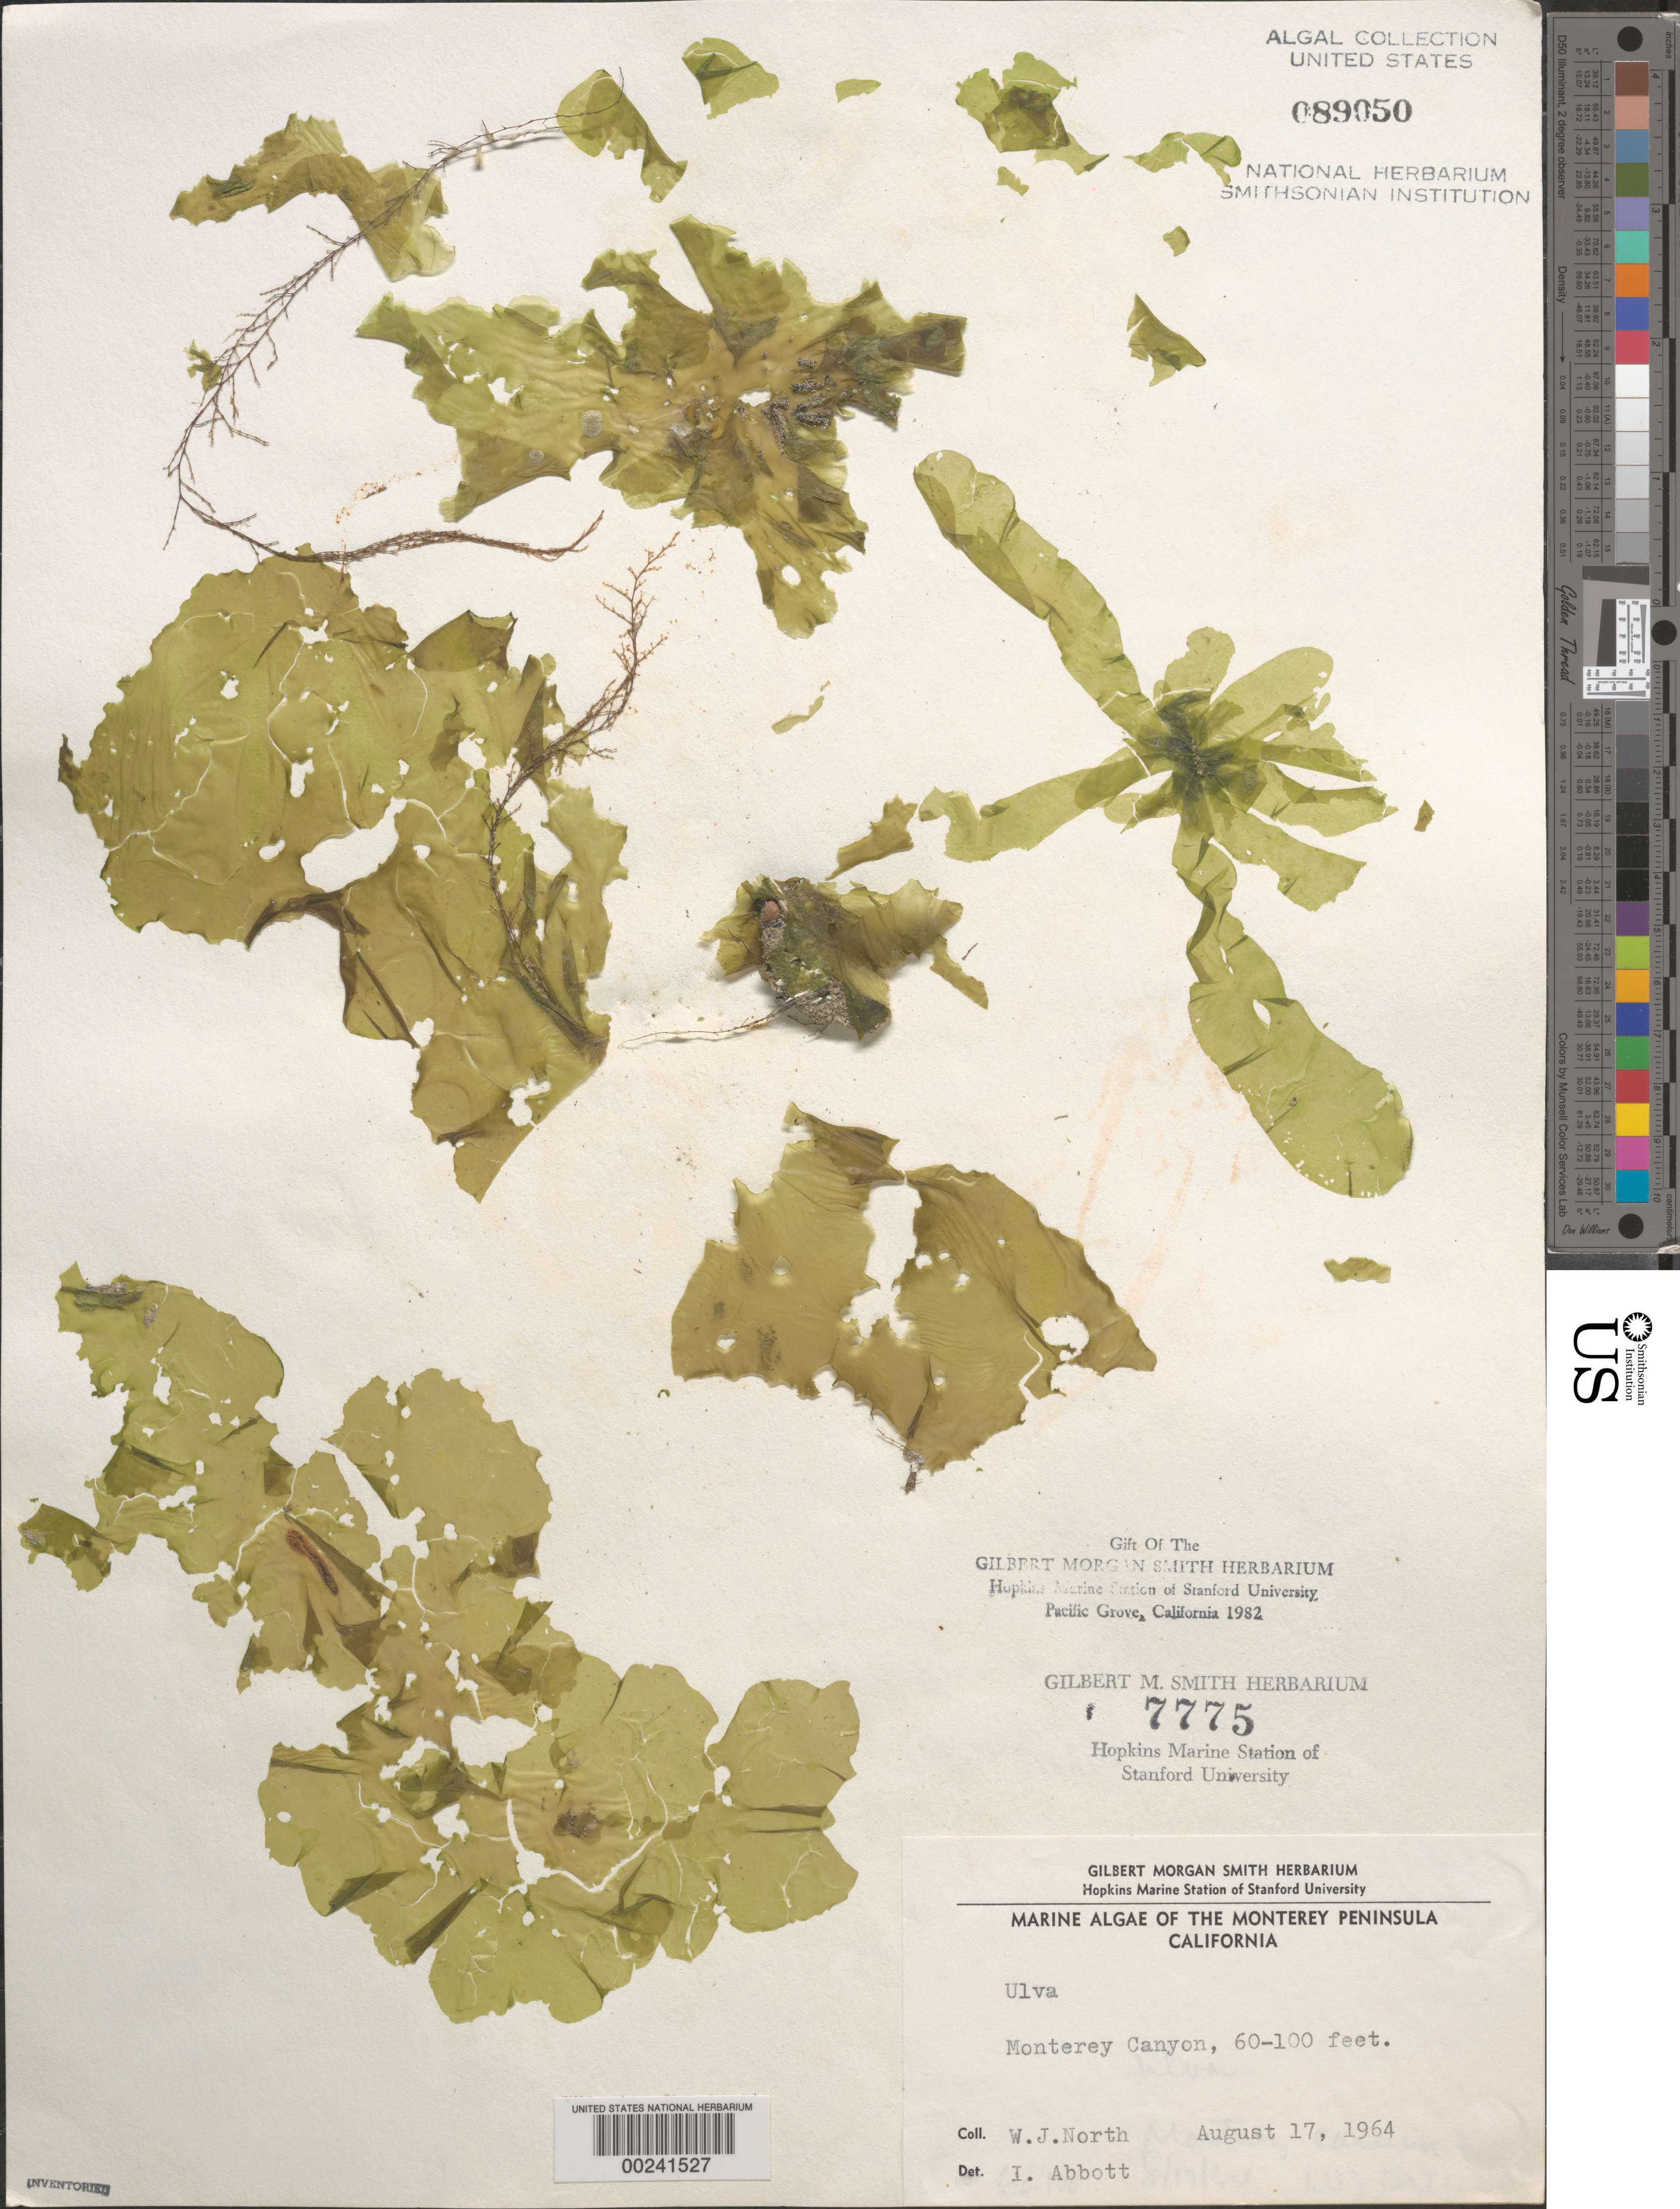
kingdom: Plantae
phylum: Chlorophyta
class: Ulvophyceae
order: Ulvales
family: Ulvaceae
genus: Ulva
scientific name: Ulva sp.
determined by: Abbott, Isabella A.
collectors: W. North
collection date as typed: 17 Aug 1964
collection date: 1964-08-17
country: United States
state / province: California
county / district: Monterey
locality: Monterey Canyon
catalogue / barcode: US 89050